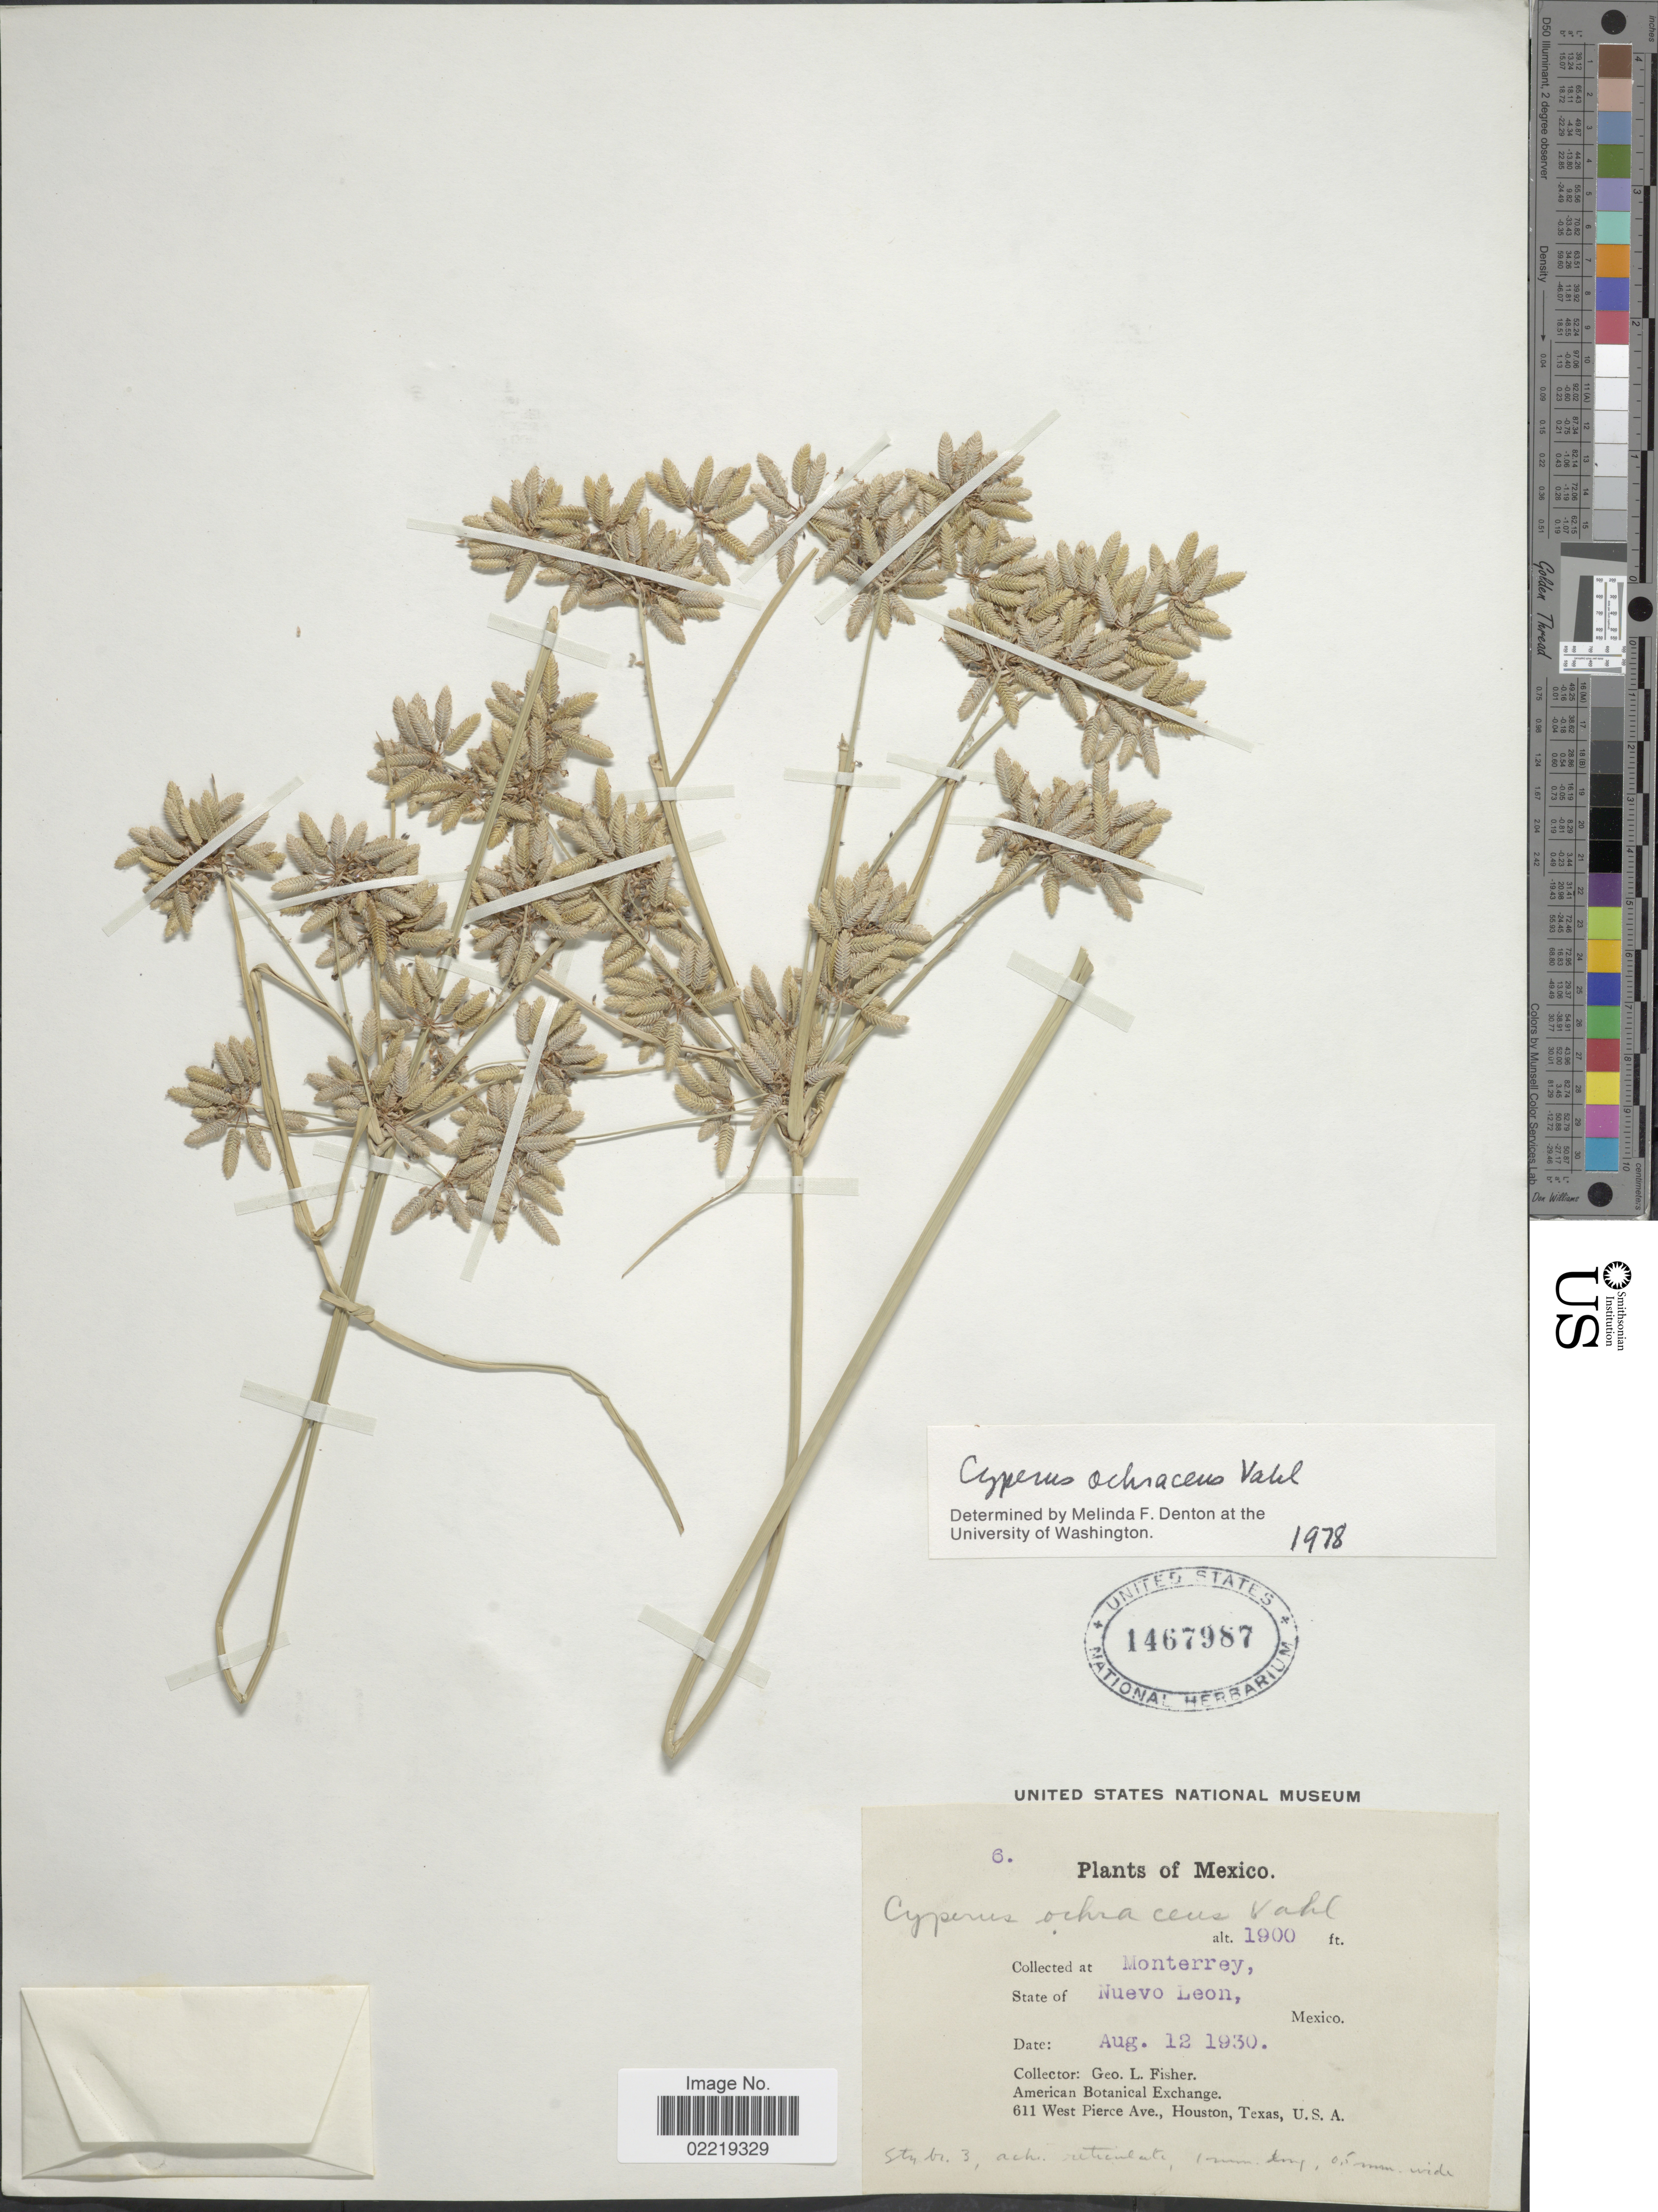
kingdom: Plantae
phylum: Tracheophyta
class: Liliopsida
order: Poales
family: Cyperaceae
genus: Cyperus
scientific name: Cyperus ochraceus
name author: Vahl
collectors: G. L. Fisher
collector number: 6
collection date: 1930-08-12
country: Mexico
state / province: Nuevo León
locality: Monterrey, State of Nuevo Leon, Mexico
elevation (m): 579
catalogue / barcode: US 1467987